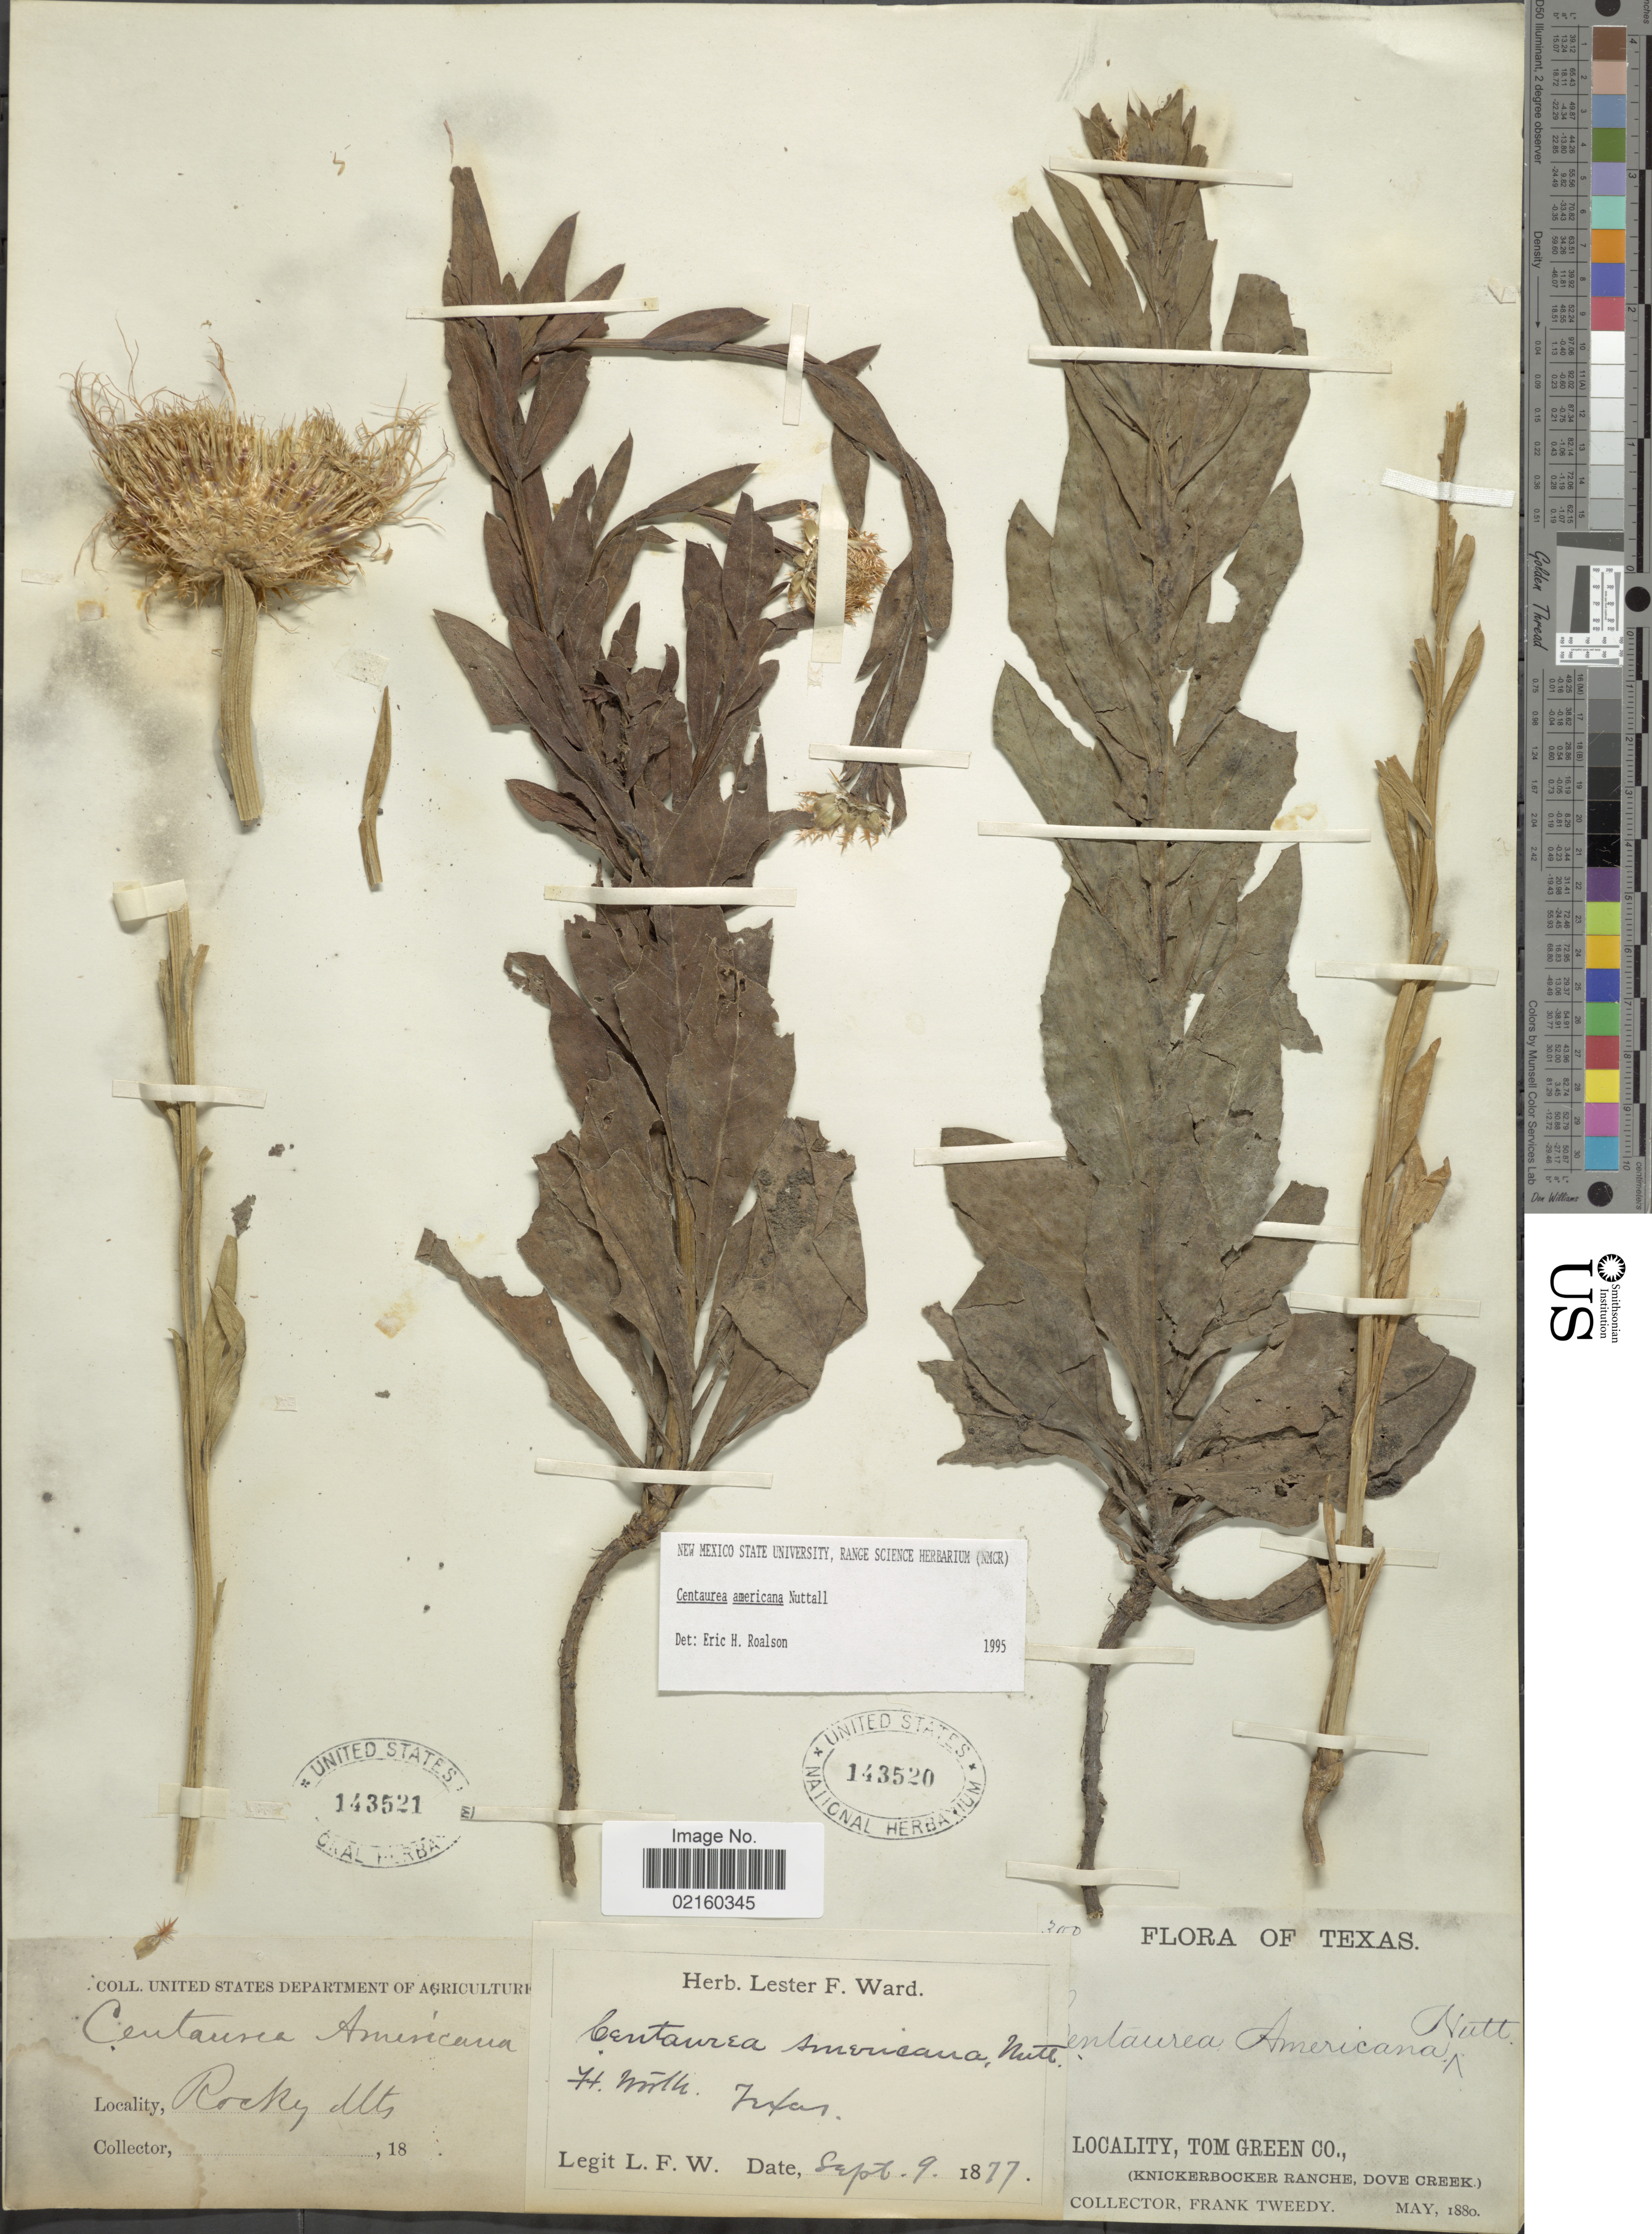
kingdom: Plantae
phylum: Tracheophyta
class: Magnoliopsida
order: Asterales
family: Asteraceae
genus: Centaurea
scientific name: Centaurea americana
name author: Nutt.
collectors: L. F. Ward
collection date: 1877-09-09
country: United States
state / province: Texas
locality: Rocky Mts.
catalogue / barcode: US 143521